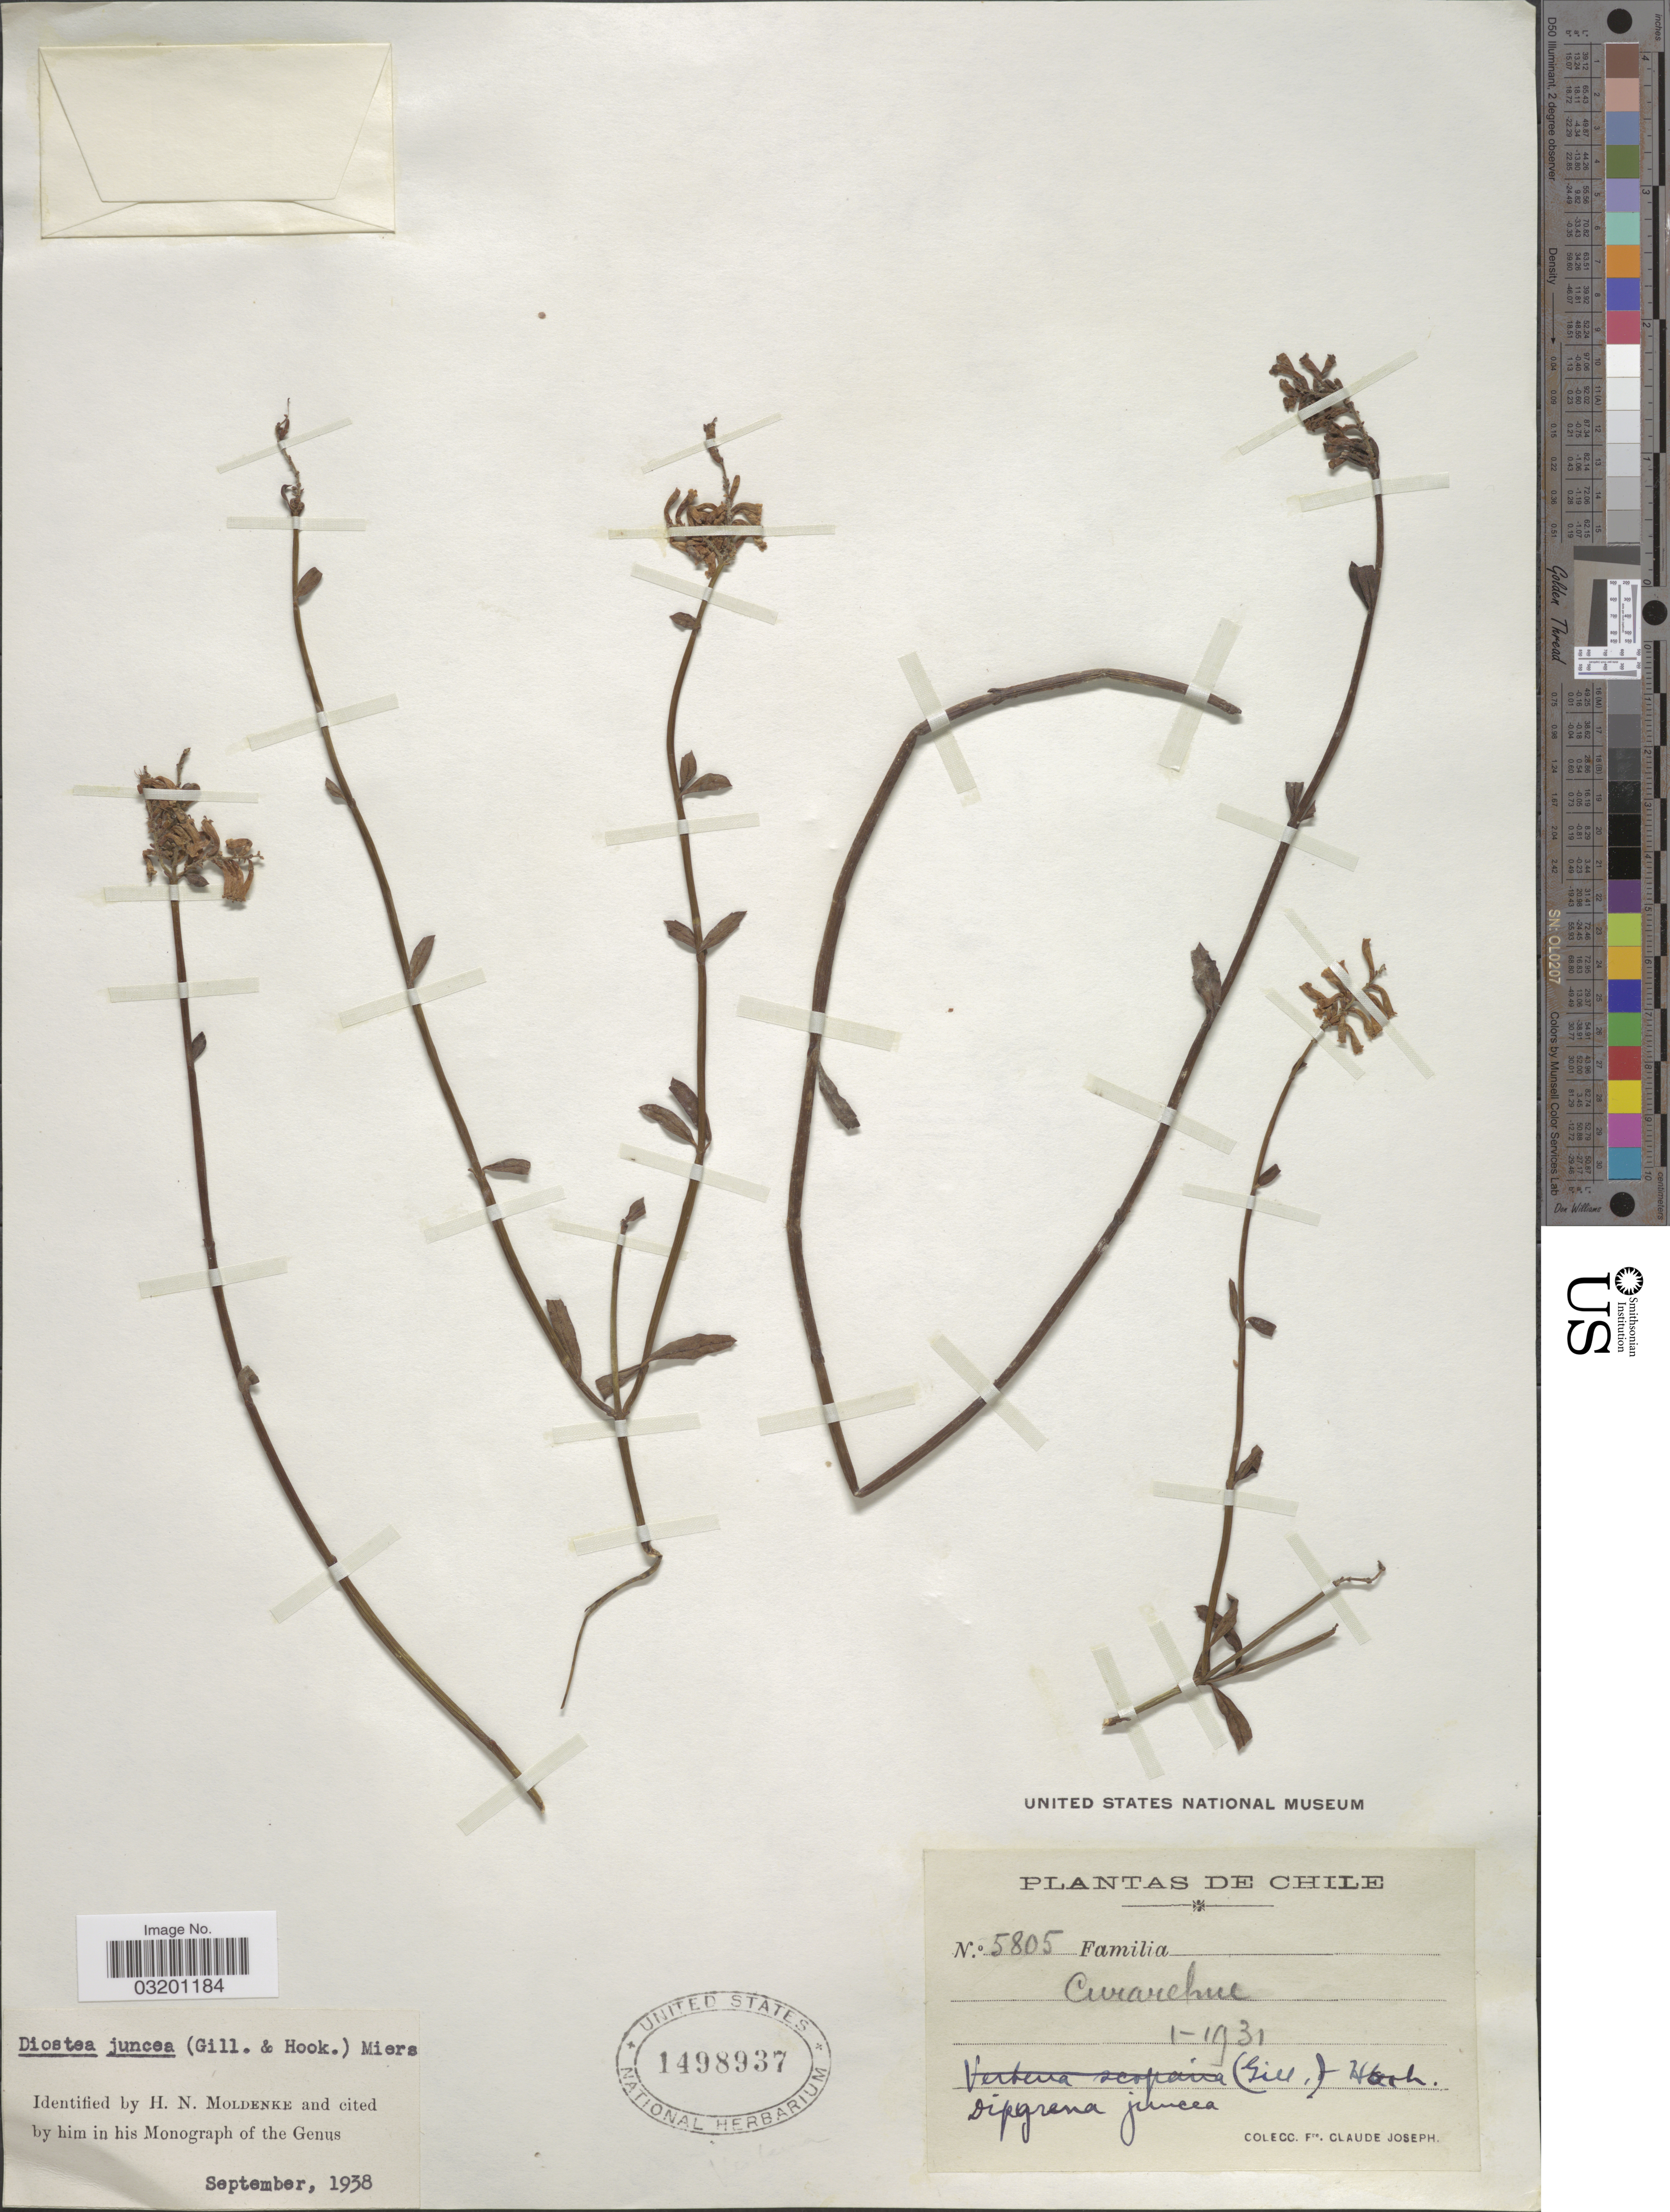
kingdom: Plantae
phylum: Tracheophyta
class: Magnoliopsida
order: Lamiales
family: Verbenaceae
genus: Baillonia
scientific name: Baillonia juncea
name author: Benth.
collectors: Bro. Claude-Joseph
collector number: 5805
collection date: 1931-01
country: Chile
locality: Curarehue.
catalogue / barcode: US 1498937